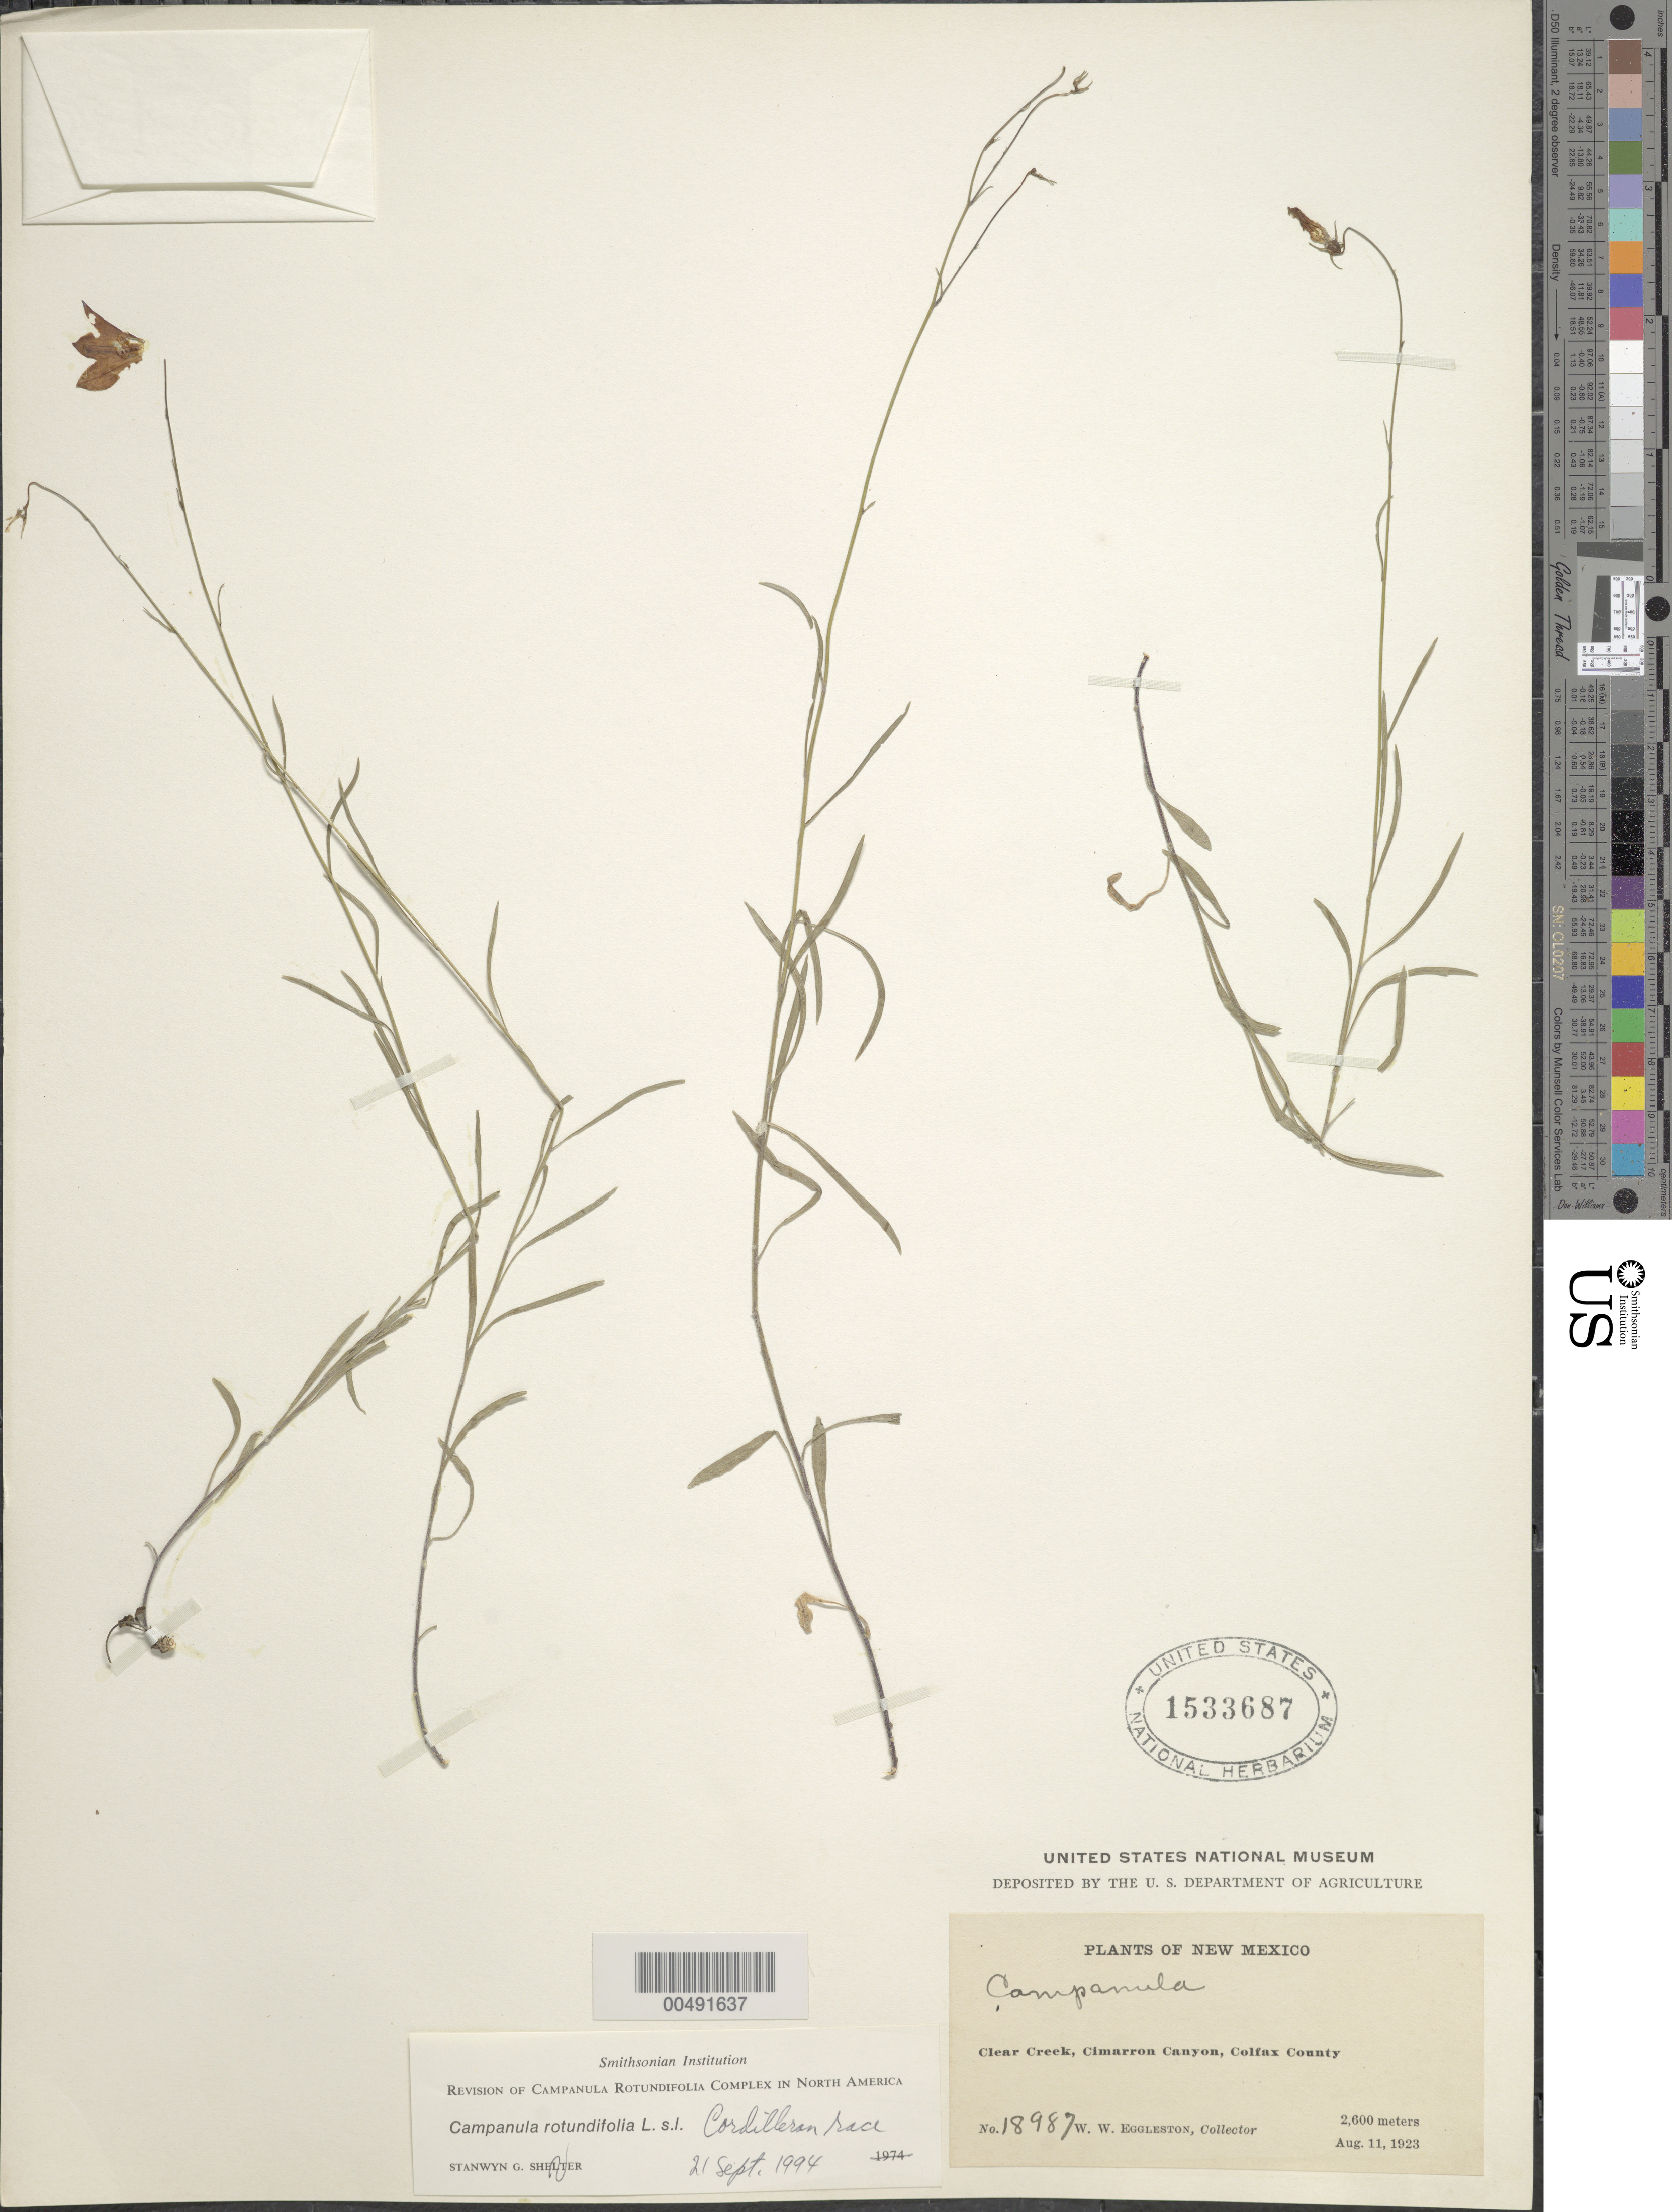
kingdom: Plantae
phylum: Tracheophyta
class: Magnoliopsida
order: Asterales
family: Campanulaceae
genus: Campanula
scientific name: Campanula rotundifolia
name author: L.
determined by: Shetler, Stanwyn G., (US), NMNH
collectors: W. W. Eggleston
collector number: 18987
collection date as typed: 11 Aug 1923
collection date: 1923-08-11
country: United States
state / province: New Mexico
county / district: Colfax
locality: Clear Creek, Cimarron Canyon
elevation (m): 2600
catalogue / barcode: US 1533687